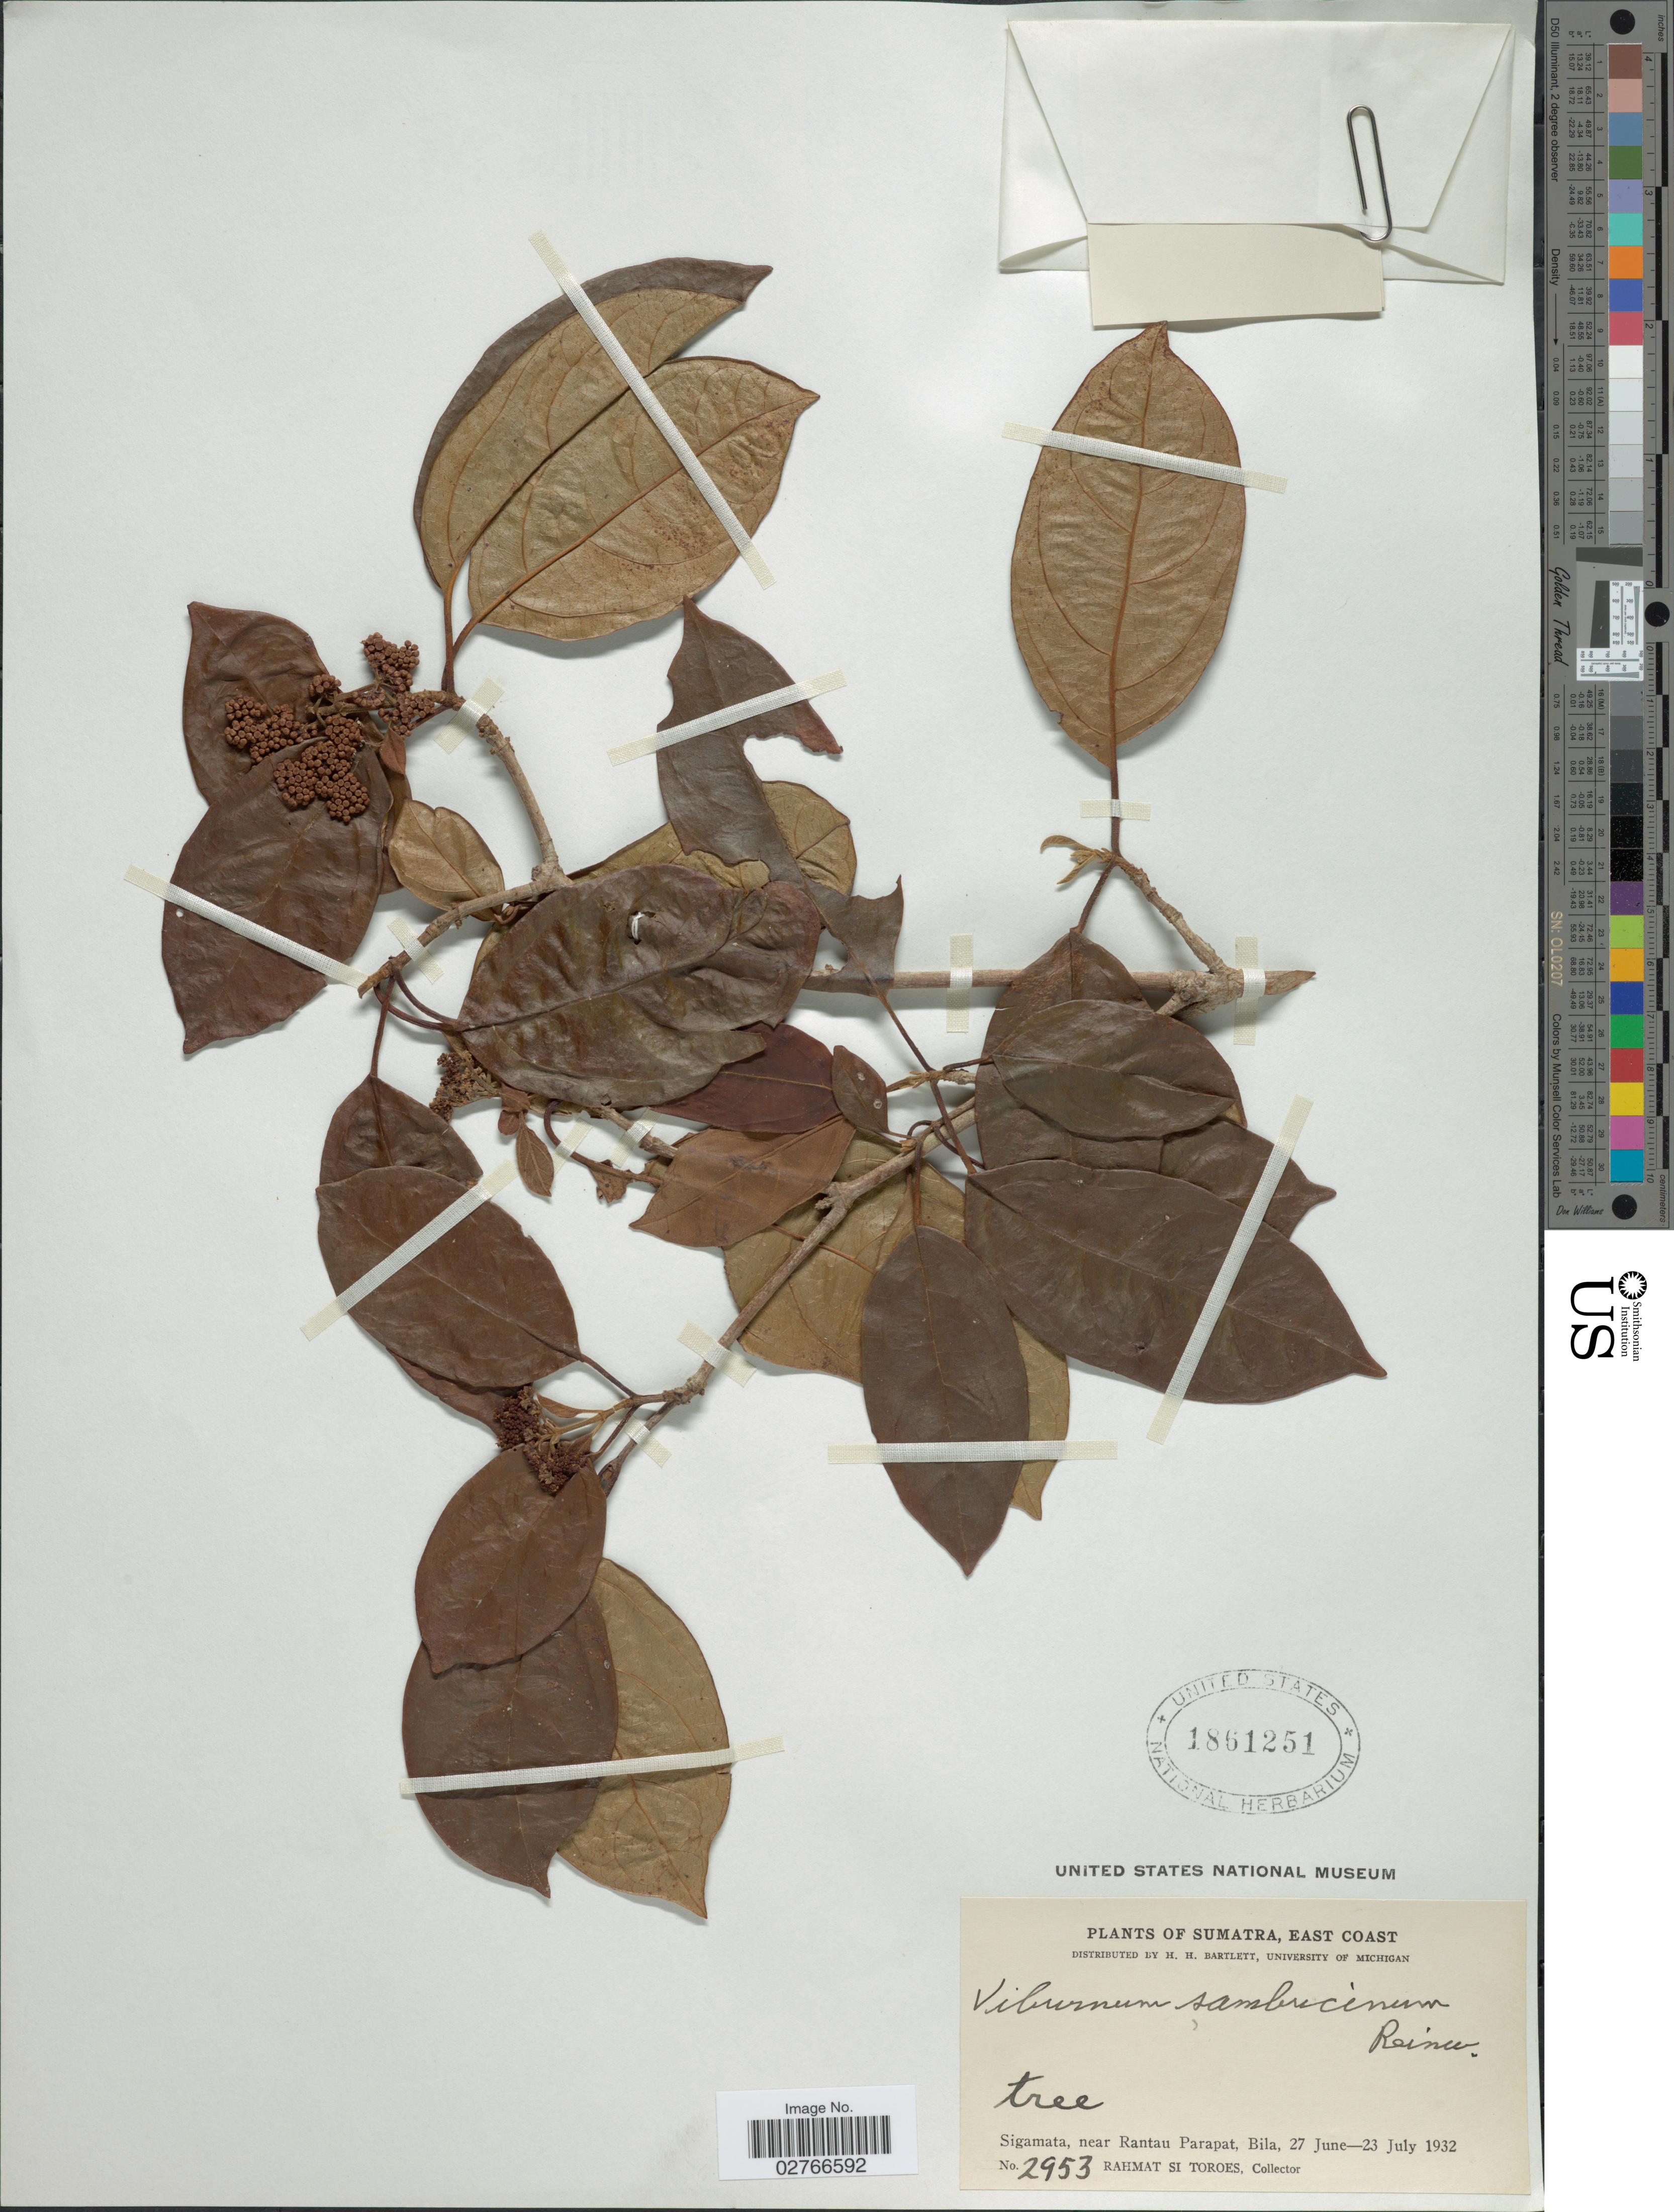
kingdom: Plantae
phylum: Tracheophyta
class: Magnoliopsida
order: Dipsacales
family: Viburnaceae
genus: Viburnum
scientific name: Viburnum sambucinum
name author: Reinw. ex Blume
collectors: Rahmat Si Boeea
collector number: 2953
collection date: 1932-06-27/1932-07-23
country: Indonesia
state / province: Sumatra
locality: East Coast. Sigamata, near Rantau Parapat, Bila.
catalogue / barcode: US 1861251